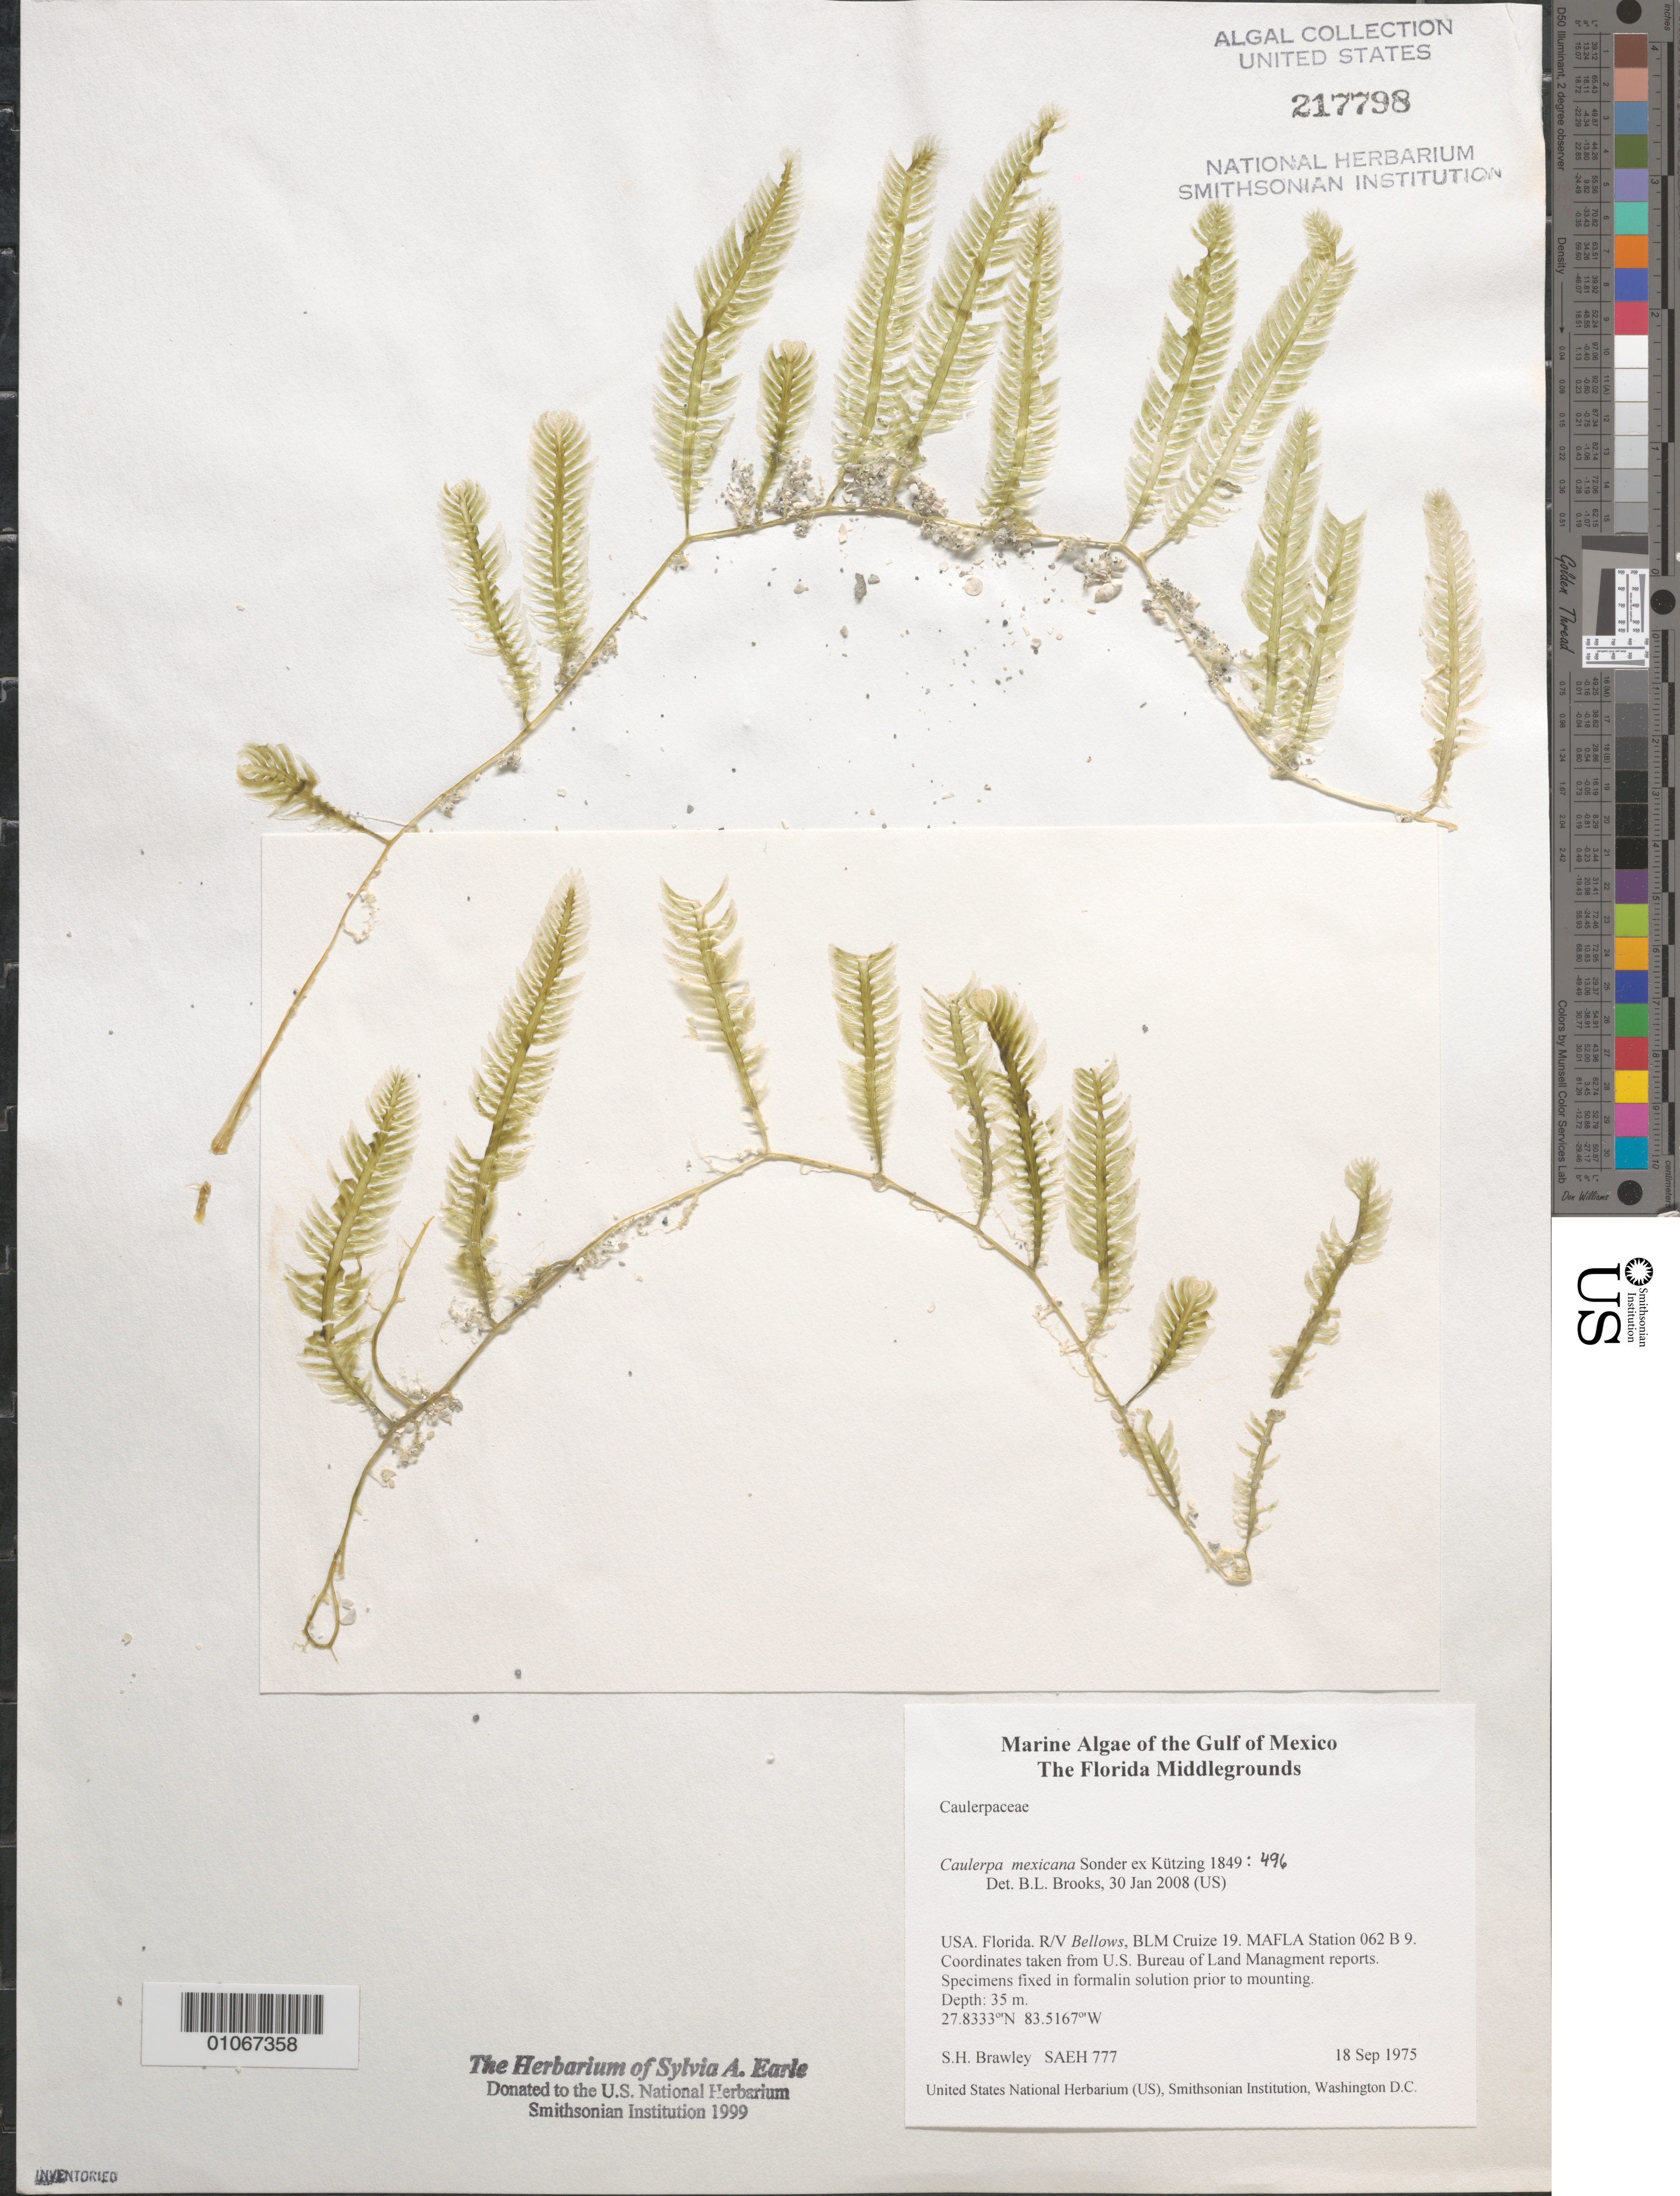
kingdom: Plantae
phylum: Chlorophyta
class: Ulvophyceae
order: Bryopsidales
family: Caulerpaceae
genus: Caulerpa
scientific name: Caulerpa mexicana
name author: Sond. ex Kütz.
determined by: Brooks, B. L., (BOT), Smithsonian Institution - National Museum of Natural History (UNITED STATES)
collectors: S. Brawley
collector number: SAEH 777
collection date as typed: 18 Sep 1975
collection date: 1975-09-18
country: United States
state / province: Florida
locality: Gulf of Mexico, Florida Middle Grounds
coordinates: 27.8333 N, 83.5167 W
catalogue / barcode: US 217798